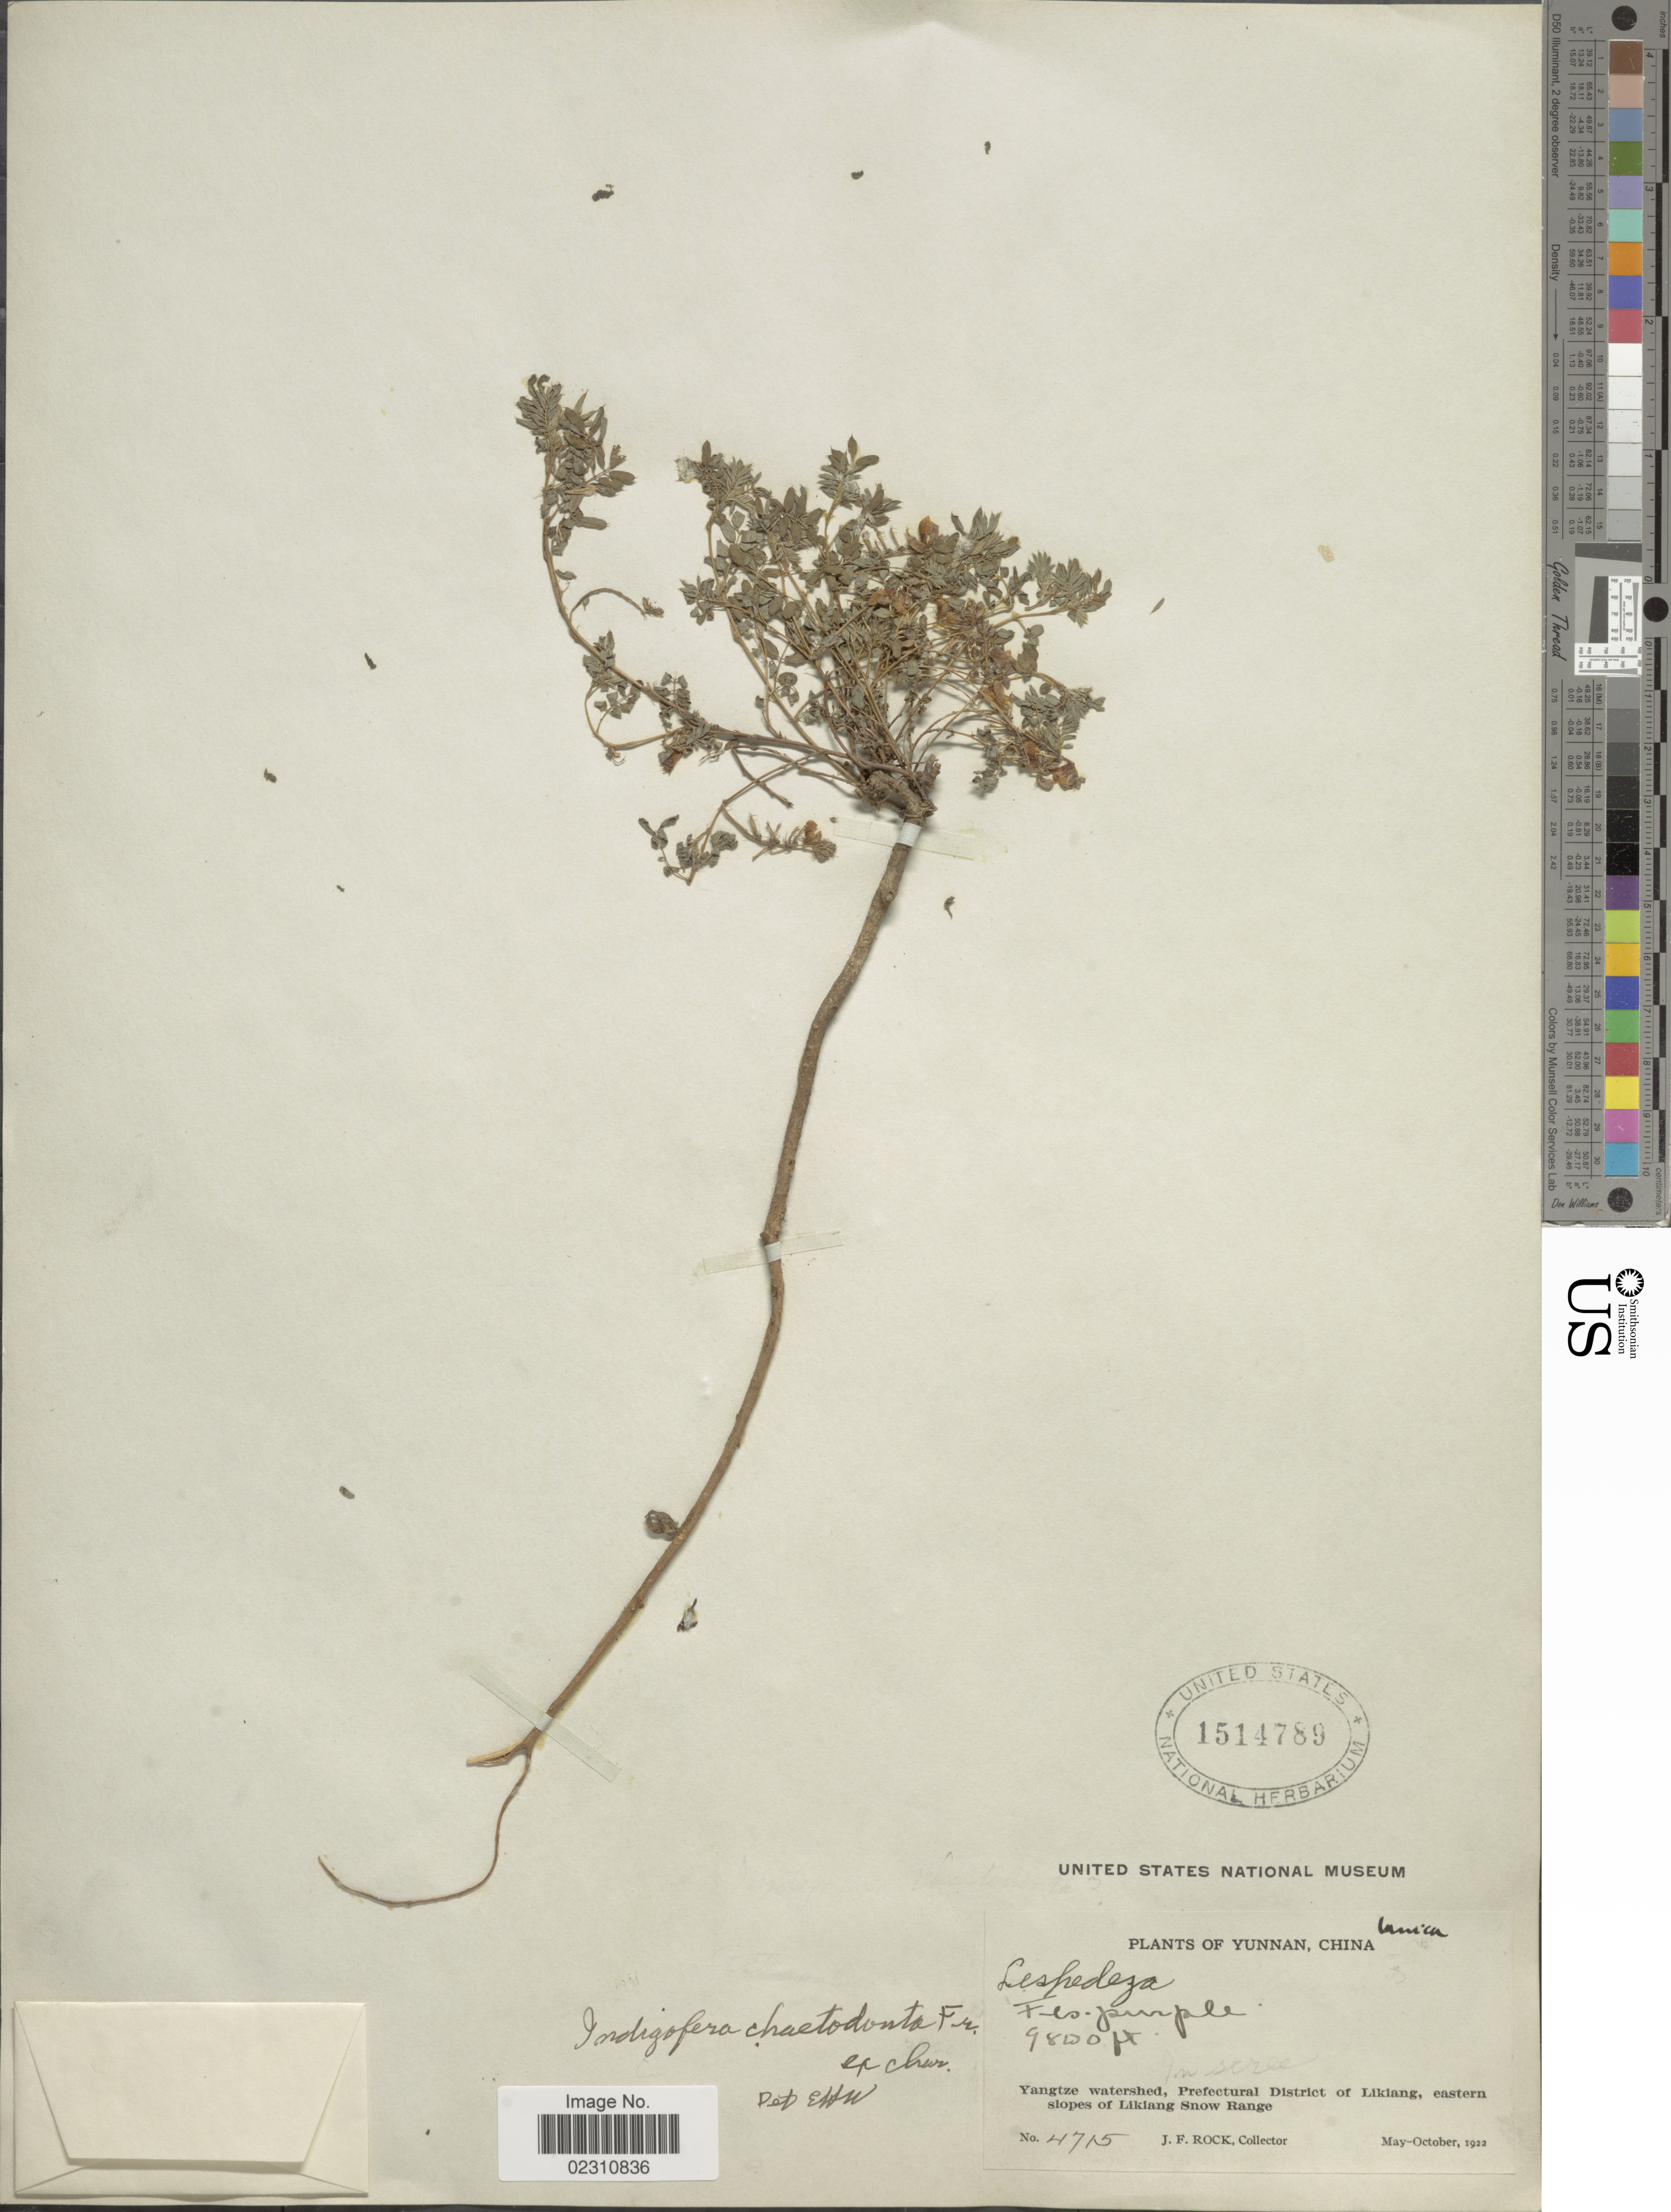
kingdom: Plantae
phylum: Tracheophyta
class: Magnoliopsida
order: Fabales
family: Fabaceae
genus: Indigofera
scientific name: Indigofera chaetodonta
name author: Franch.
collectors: J. Rock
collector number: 4715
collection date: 1922-05/1922-10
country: China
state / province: Yunnan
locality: Yunnan, China, Yangtze watershed, Prefectural District of Likiang, eastern slopes of Likiang Snow Range.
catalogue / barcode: US 1514789